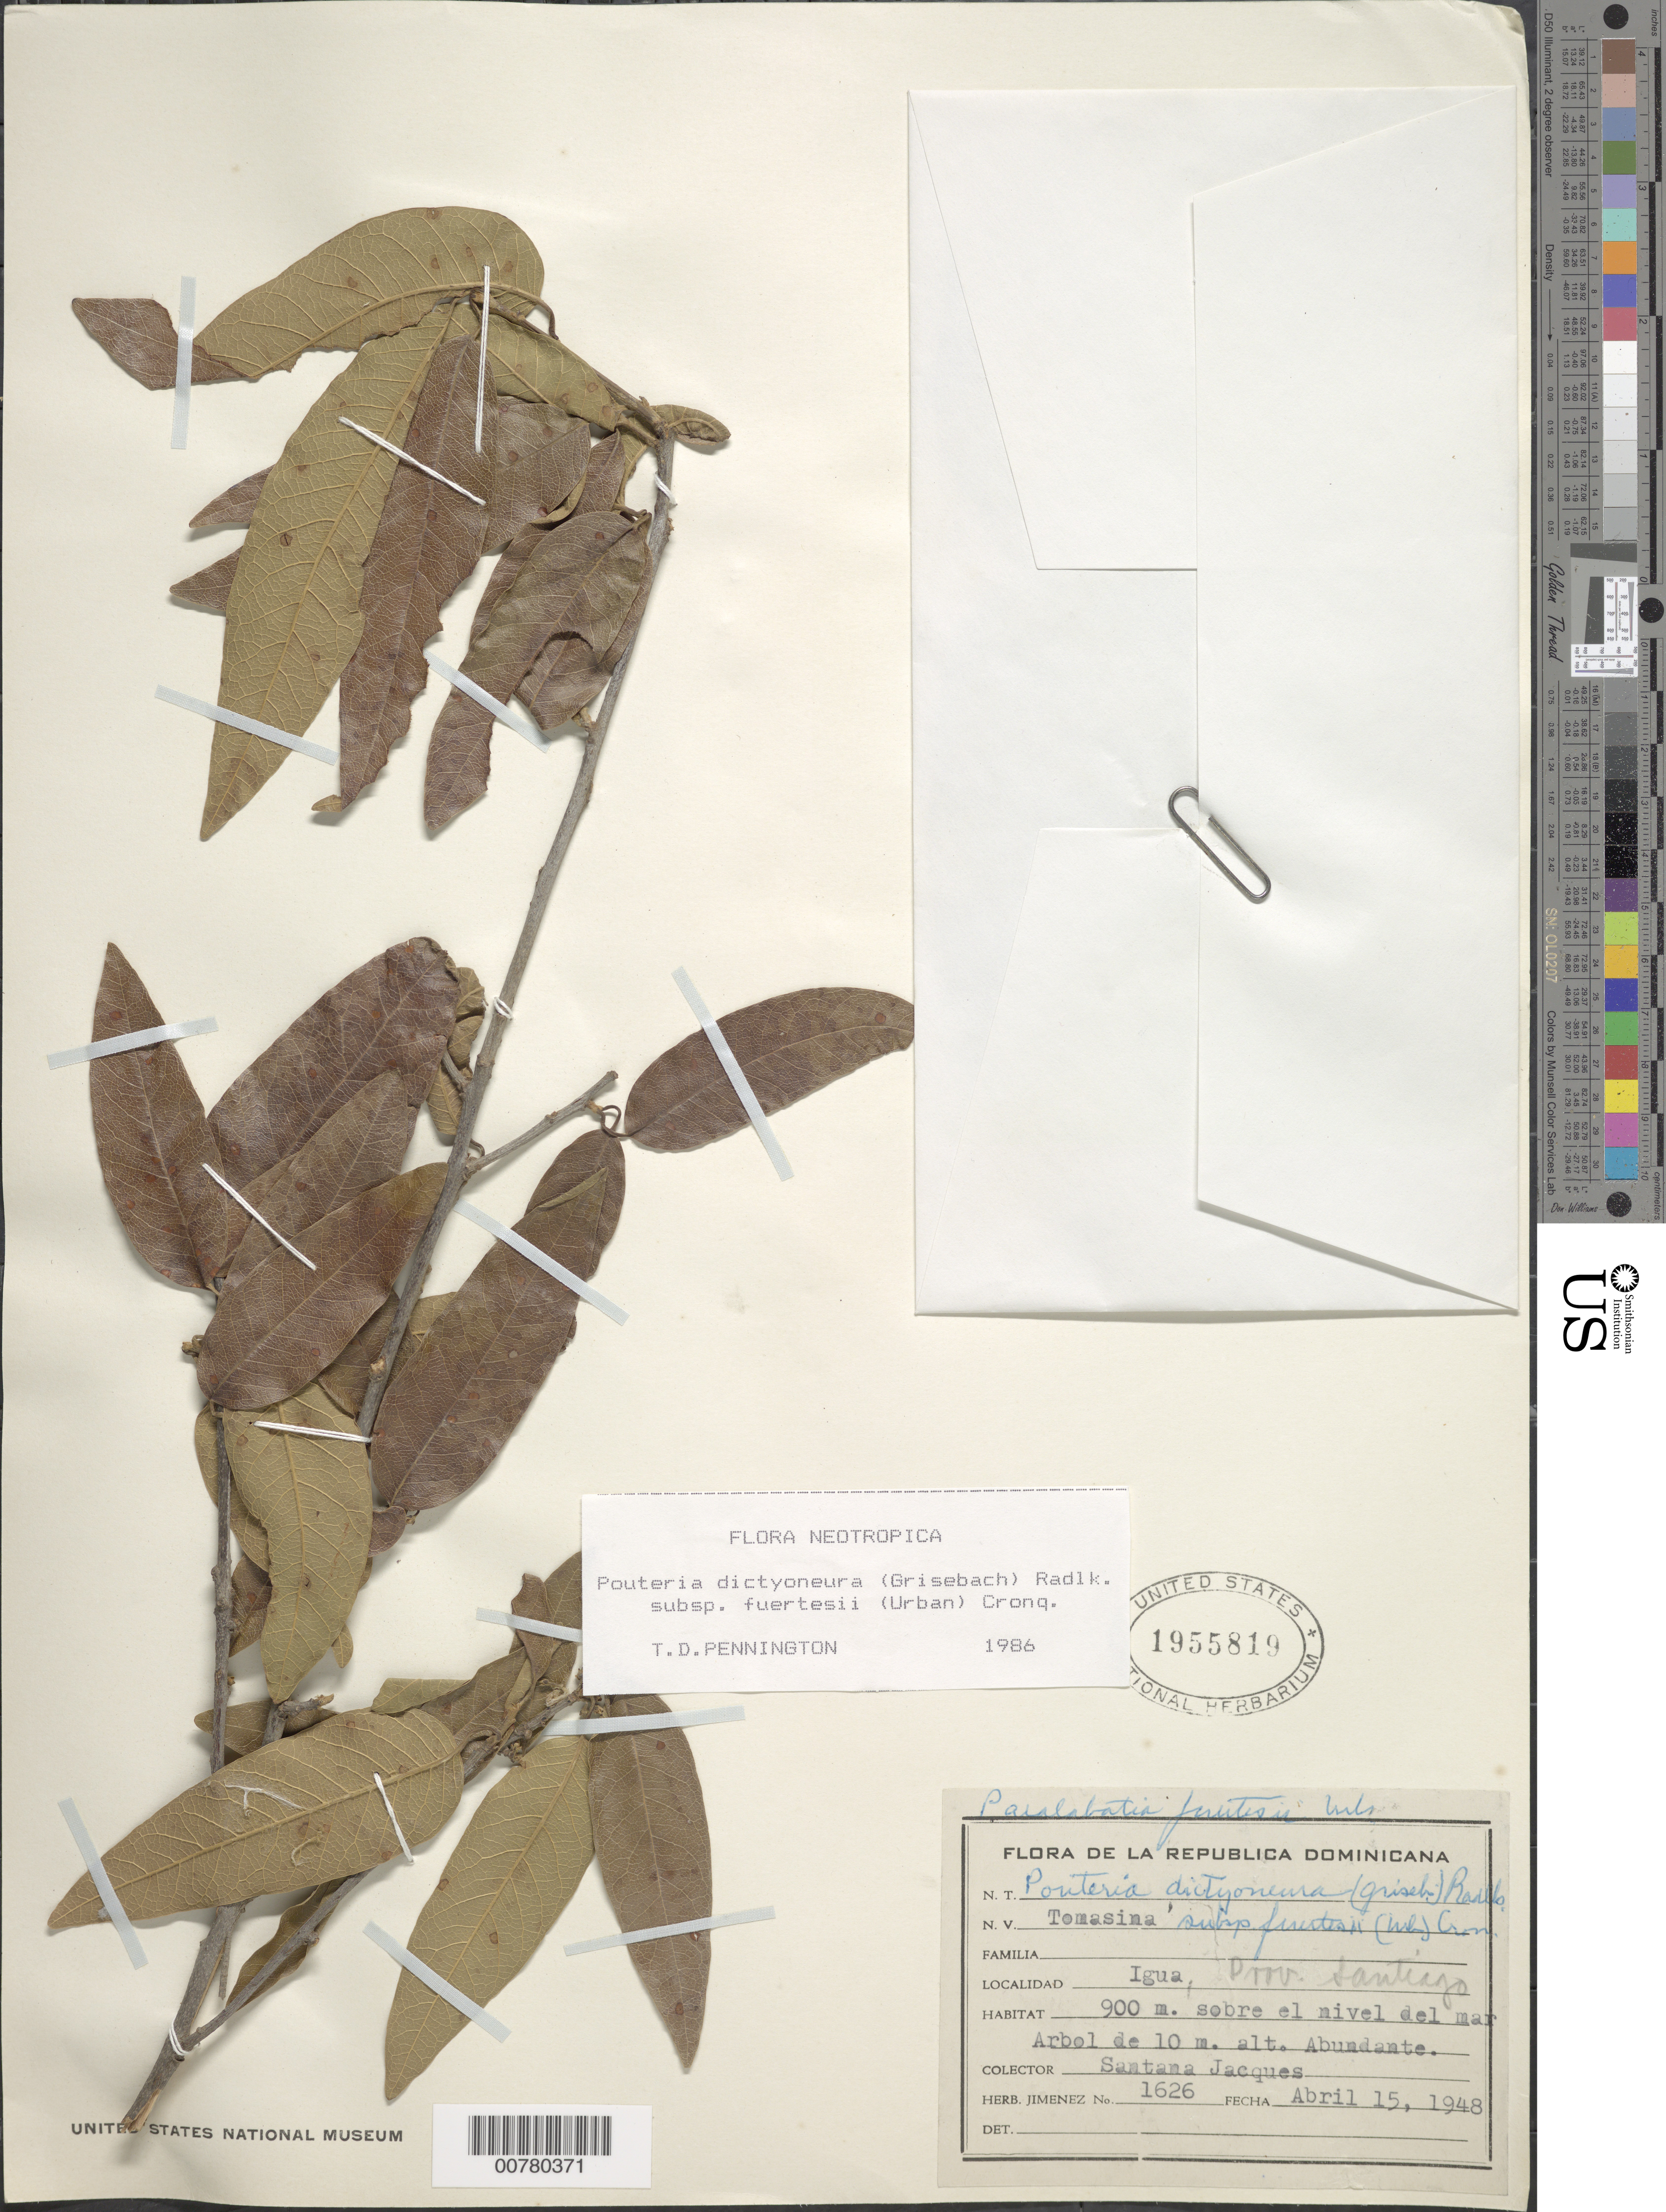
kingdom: Plantae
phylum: Tracheophyta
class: Magnoliopsida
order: Ericales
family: Sapotaceae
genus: Pouteria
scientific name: Pouteria dictyoneura subsp. fuertesii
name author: (Urb.) Cronq.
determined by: Pennington, T. D., (K)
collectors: J. Santana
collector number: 1626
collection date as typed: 15 Apr 1948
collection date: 1948-04-15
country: Dominican Republic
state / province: Santiago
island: Hispaniola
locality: Igua.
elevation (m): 900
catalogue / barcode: US 1955819